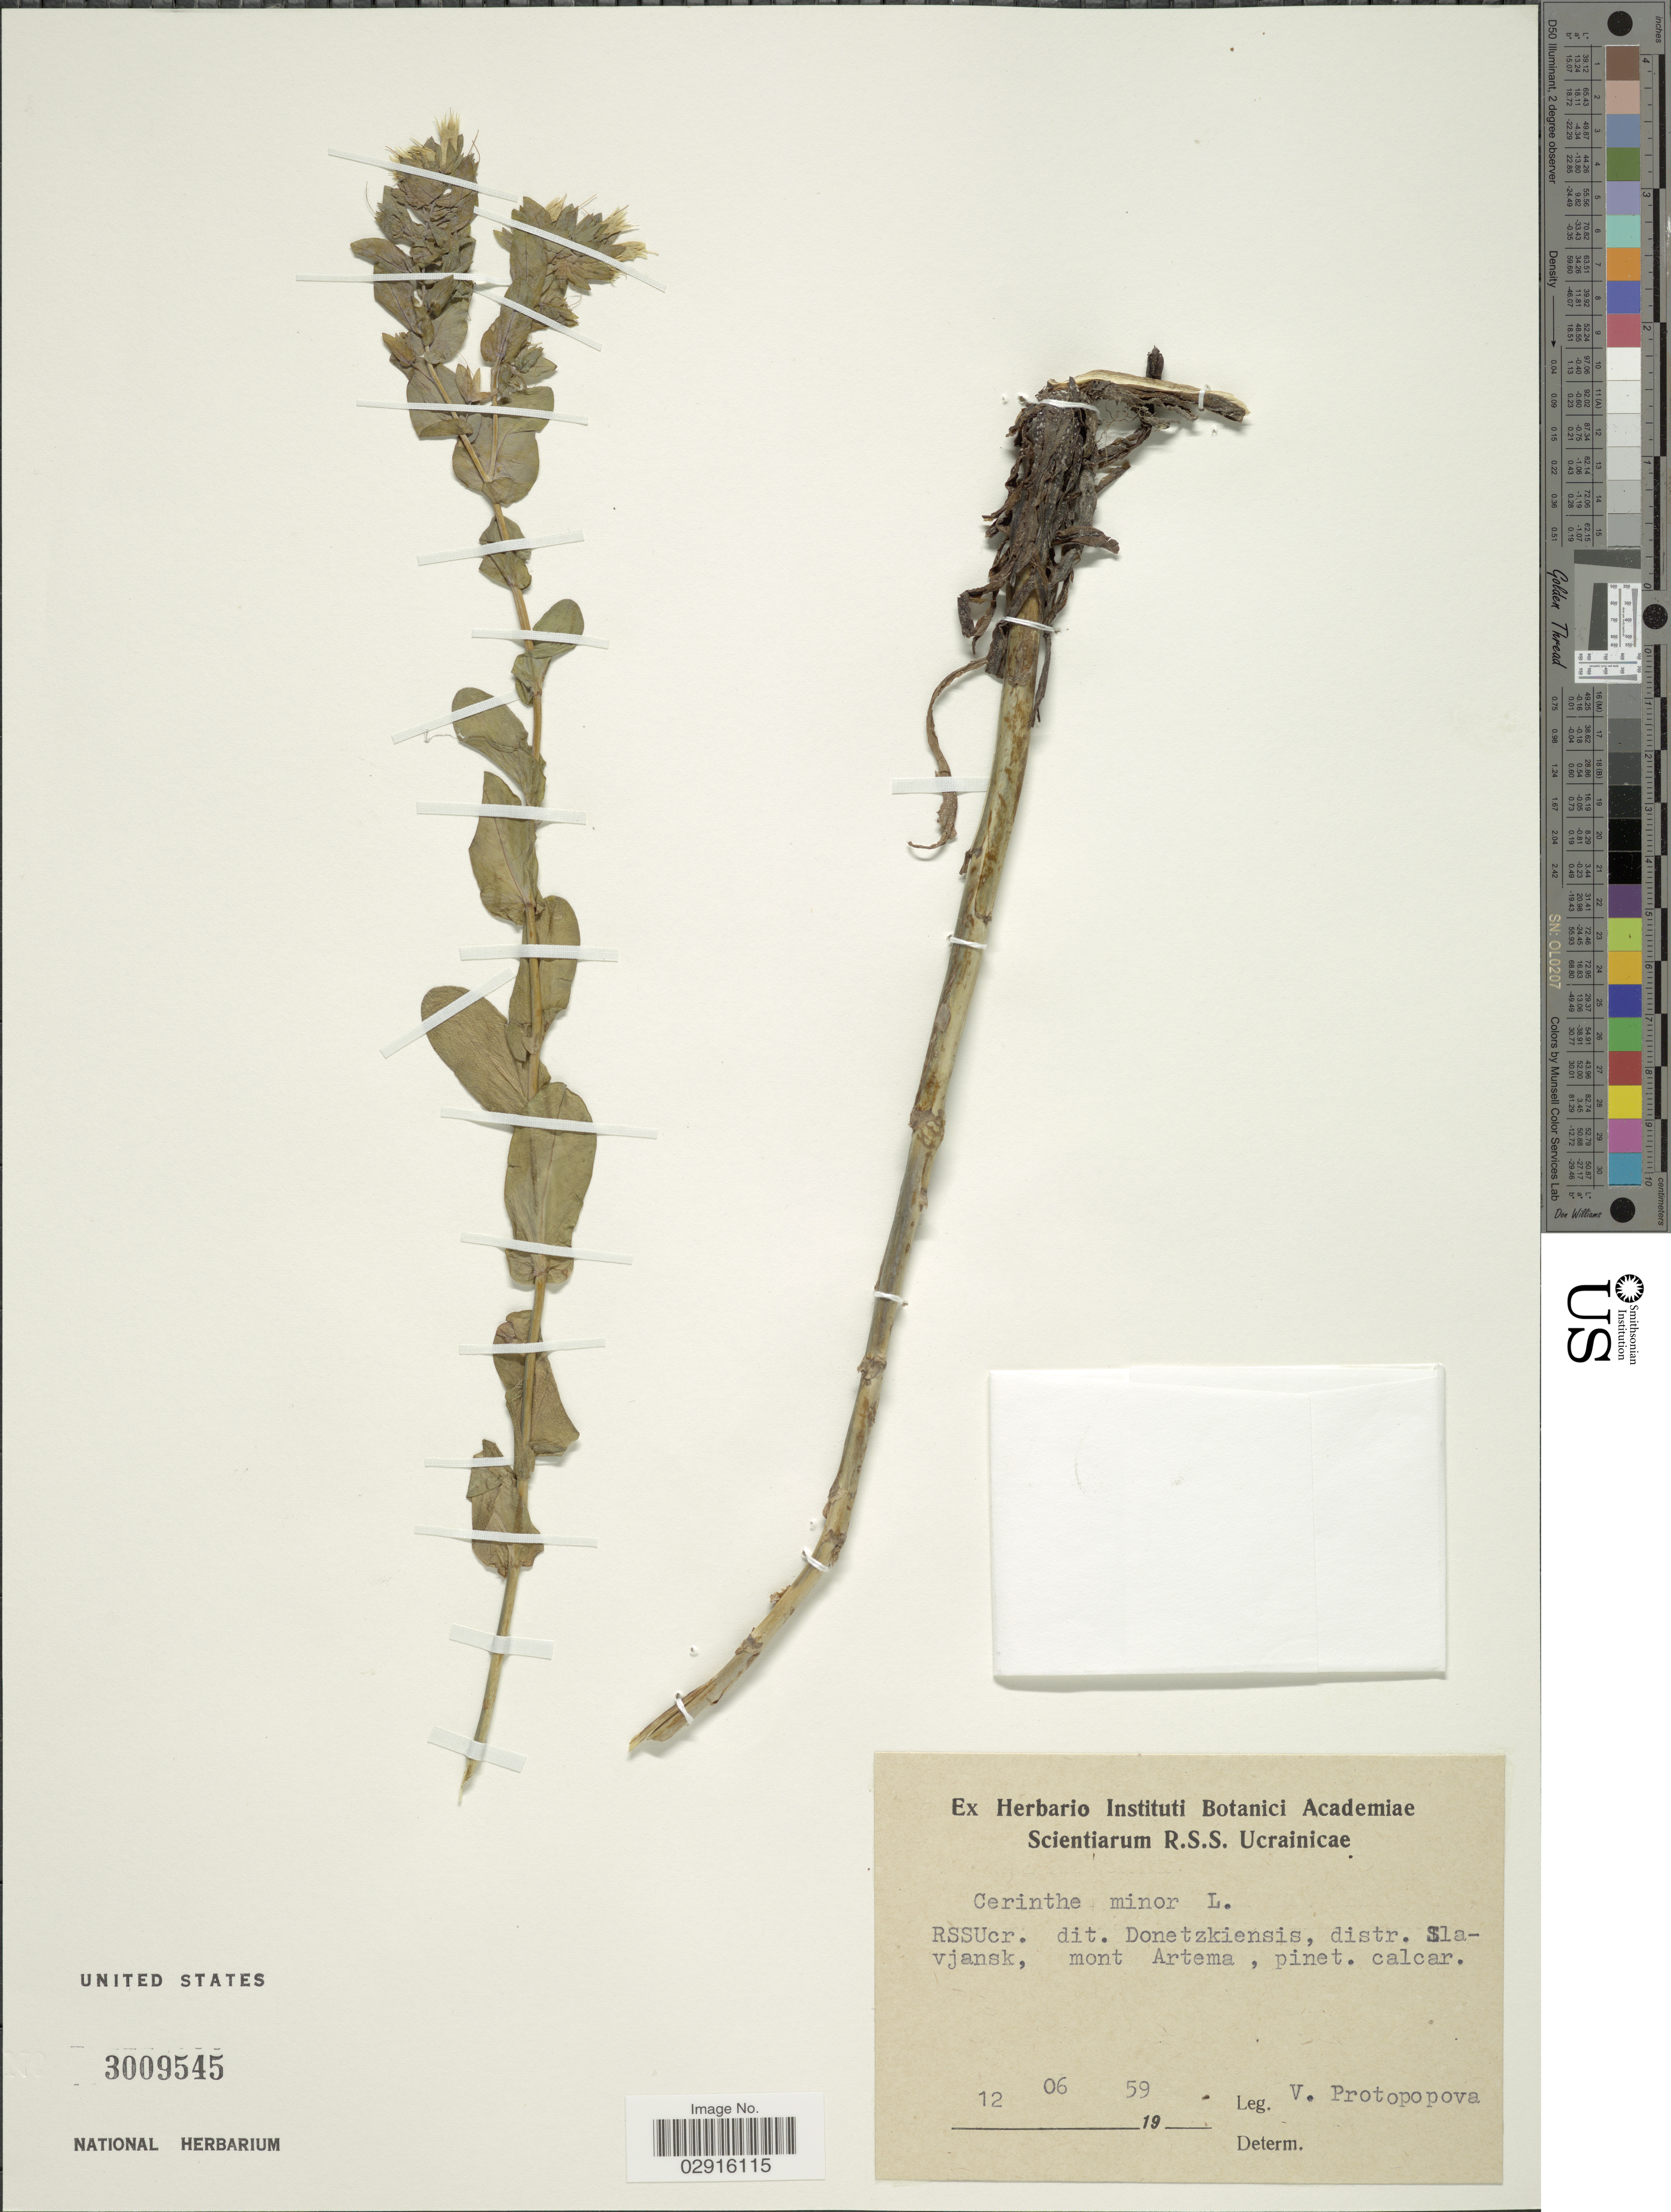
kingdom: Plantae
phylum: Tracheophyta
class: Magnoliopsida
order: Boraginales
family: Boraginaceae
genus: Cerinthe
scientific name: Cerinthe minor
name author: L.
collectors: V. Protopopova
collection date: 1959-06-12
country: Ukraine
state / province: Donets'k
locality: RSSUcr. dit. Donetzkiensis, distr. Slavjansk, mont Artema, pinet. calcar.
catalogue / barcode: US 3009545